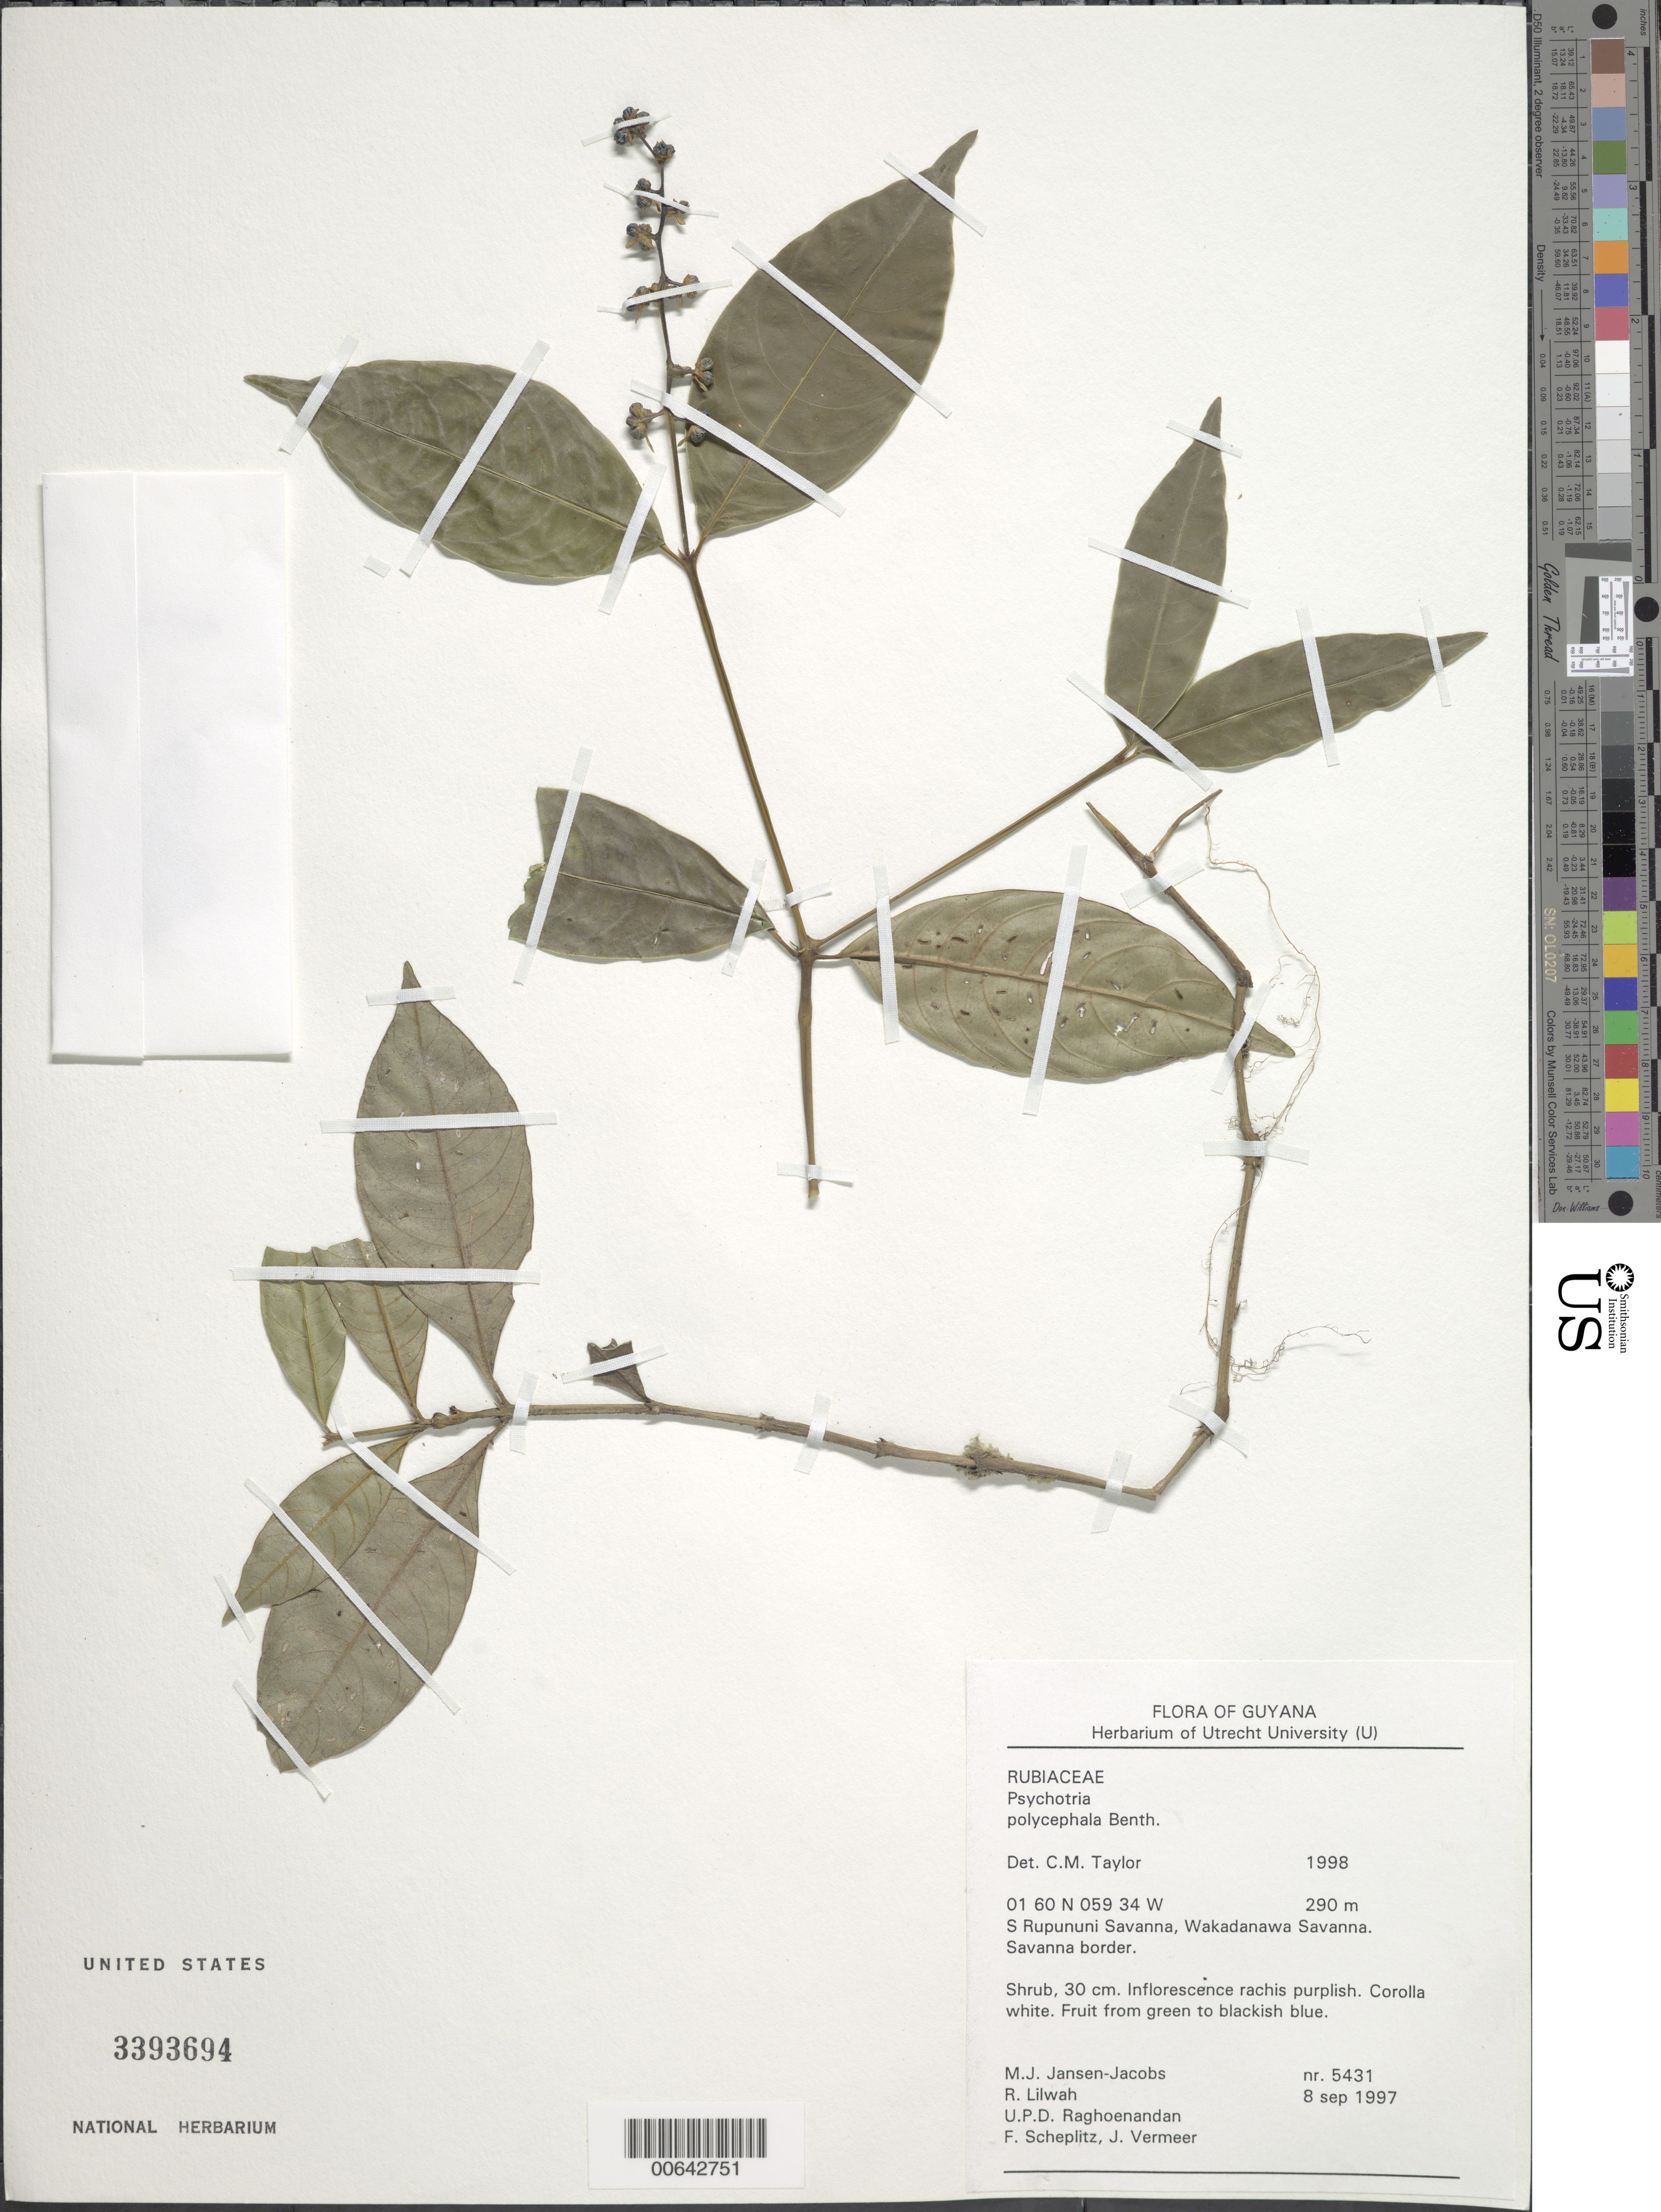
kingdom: Plantae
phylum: Tracheophyta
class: Magnoliopsida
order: Gentianales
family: Rubiaceae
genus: Palicourea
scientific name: Palicourea polycephala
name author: (Benth.) Delprete & J.H. Kirkbr.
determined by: Kirkbride, J. H., Jr.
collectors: M. J. Jansen-Jacobs, R. Lilwah, U. Raghoenandan, F. Scheplitz & J. Vermeer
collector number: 5431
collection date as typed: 8-Sep-97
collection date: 1997-09-08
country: Guyana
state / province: U. Takutu-U. Essequibo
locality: S. Rupununi savanna, Wakadanawa Savanna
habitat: Savanna forest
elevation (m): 290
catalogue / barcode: US 3393694